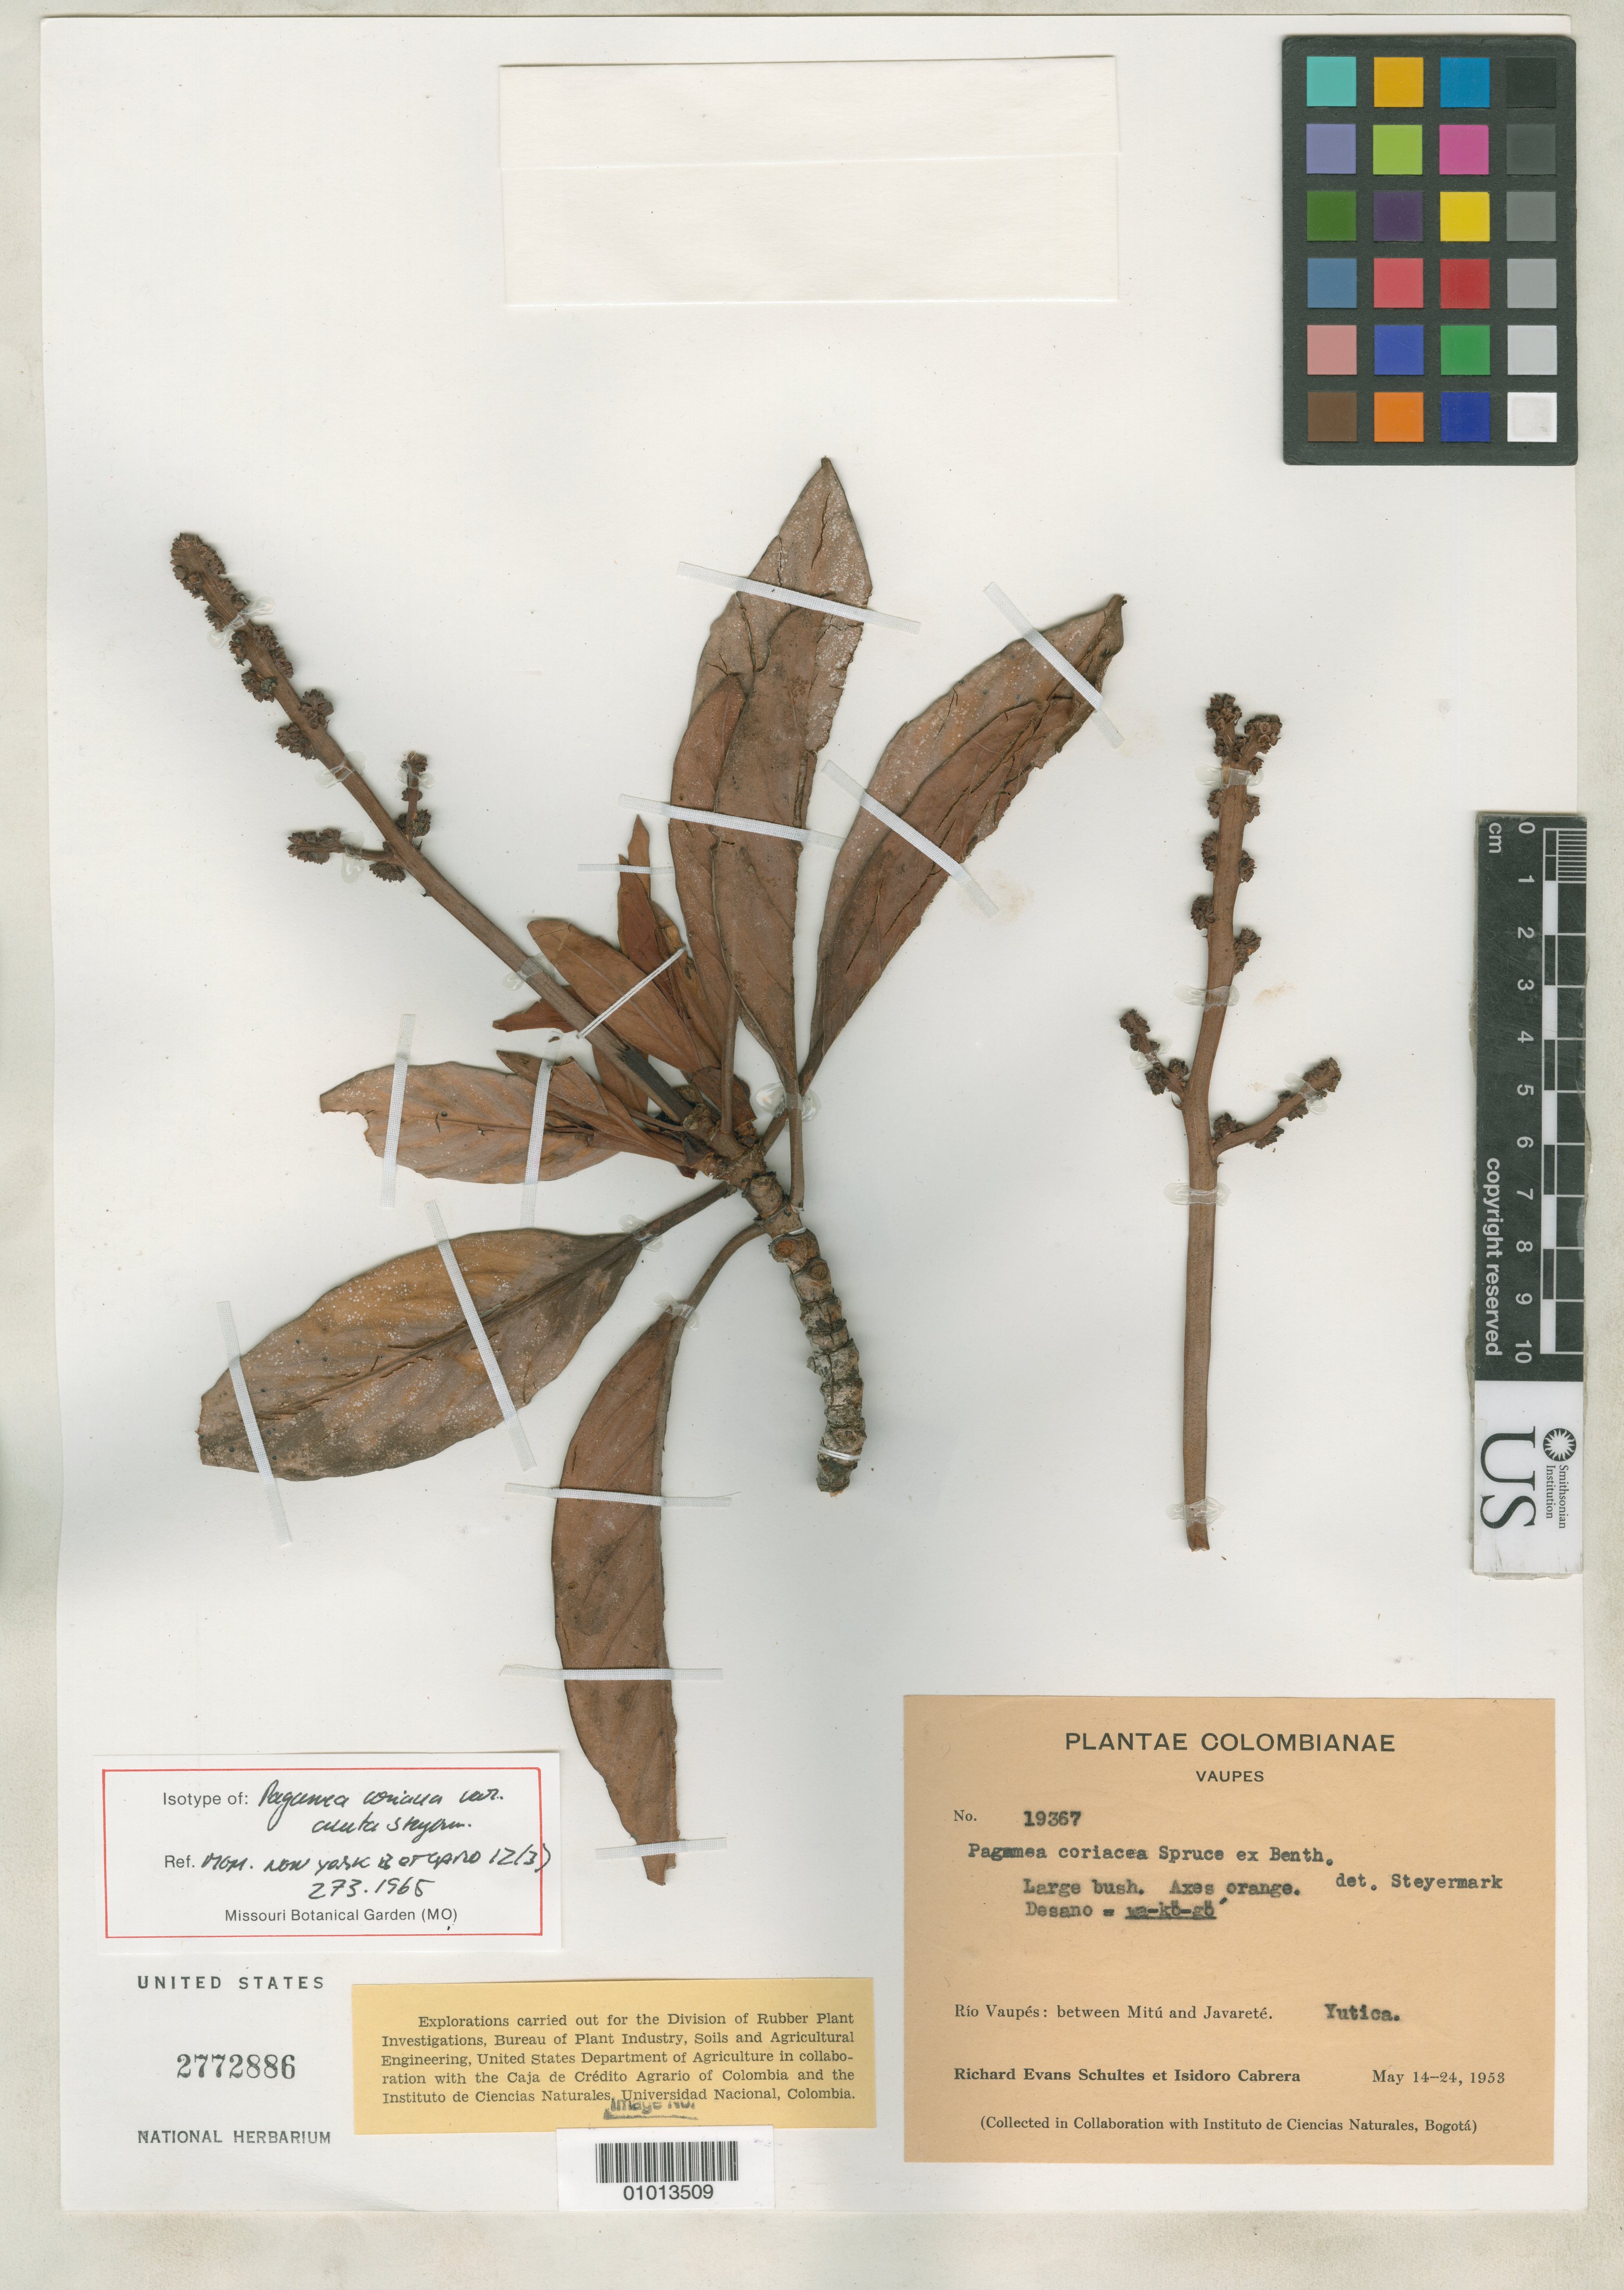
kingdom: Plantae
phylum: Tracheophyta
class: Magnoliopsida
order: Gentianales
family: Rubiaceae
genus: Pagamea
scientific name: Pagamea coriacea var. acuta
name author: Steyerm.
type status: Isotype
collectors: R. E. Schultes & I. Cabrera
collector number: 19367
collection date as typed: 14 May 1953 to 24 May 1953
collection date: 1953-05-14/1953-05-24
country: Colombia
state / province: Vaupés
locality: Rio Vauéps: between Mitú and Javerté.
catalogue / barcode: US 2772886